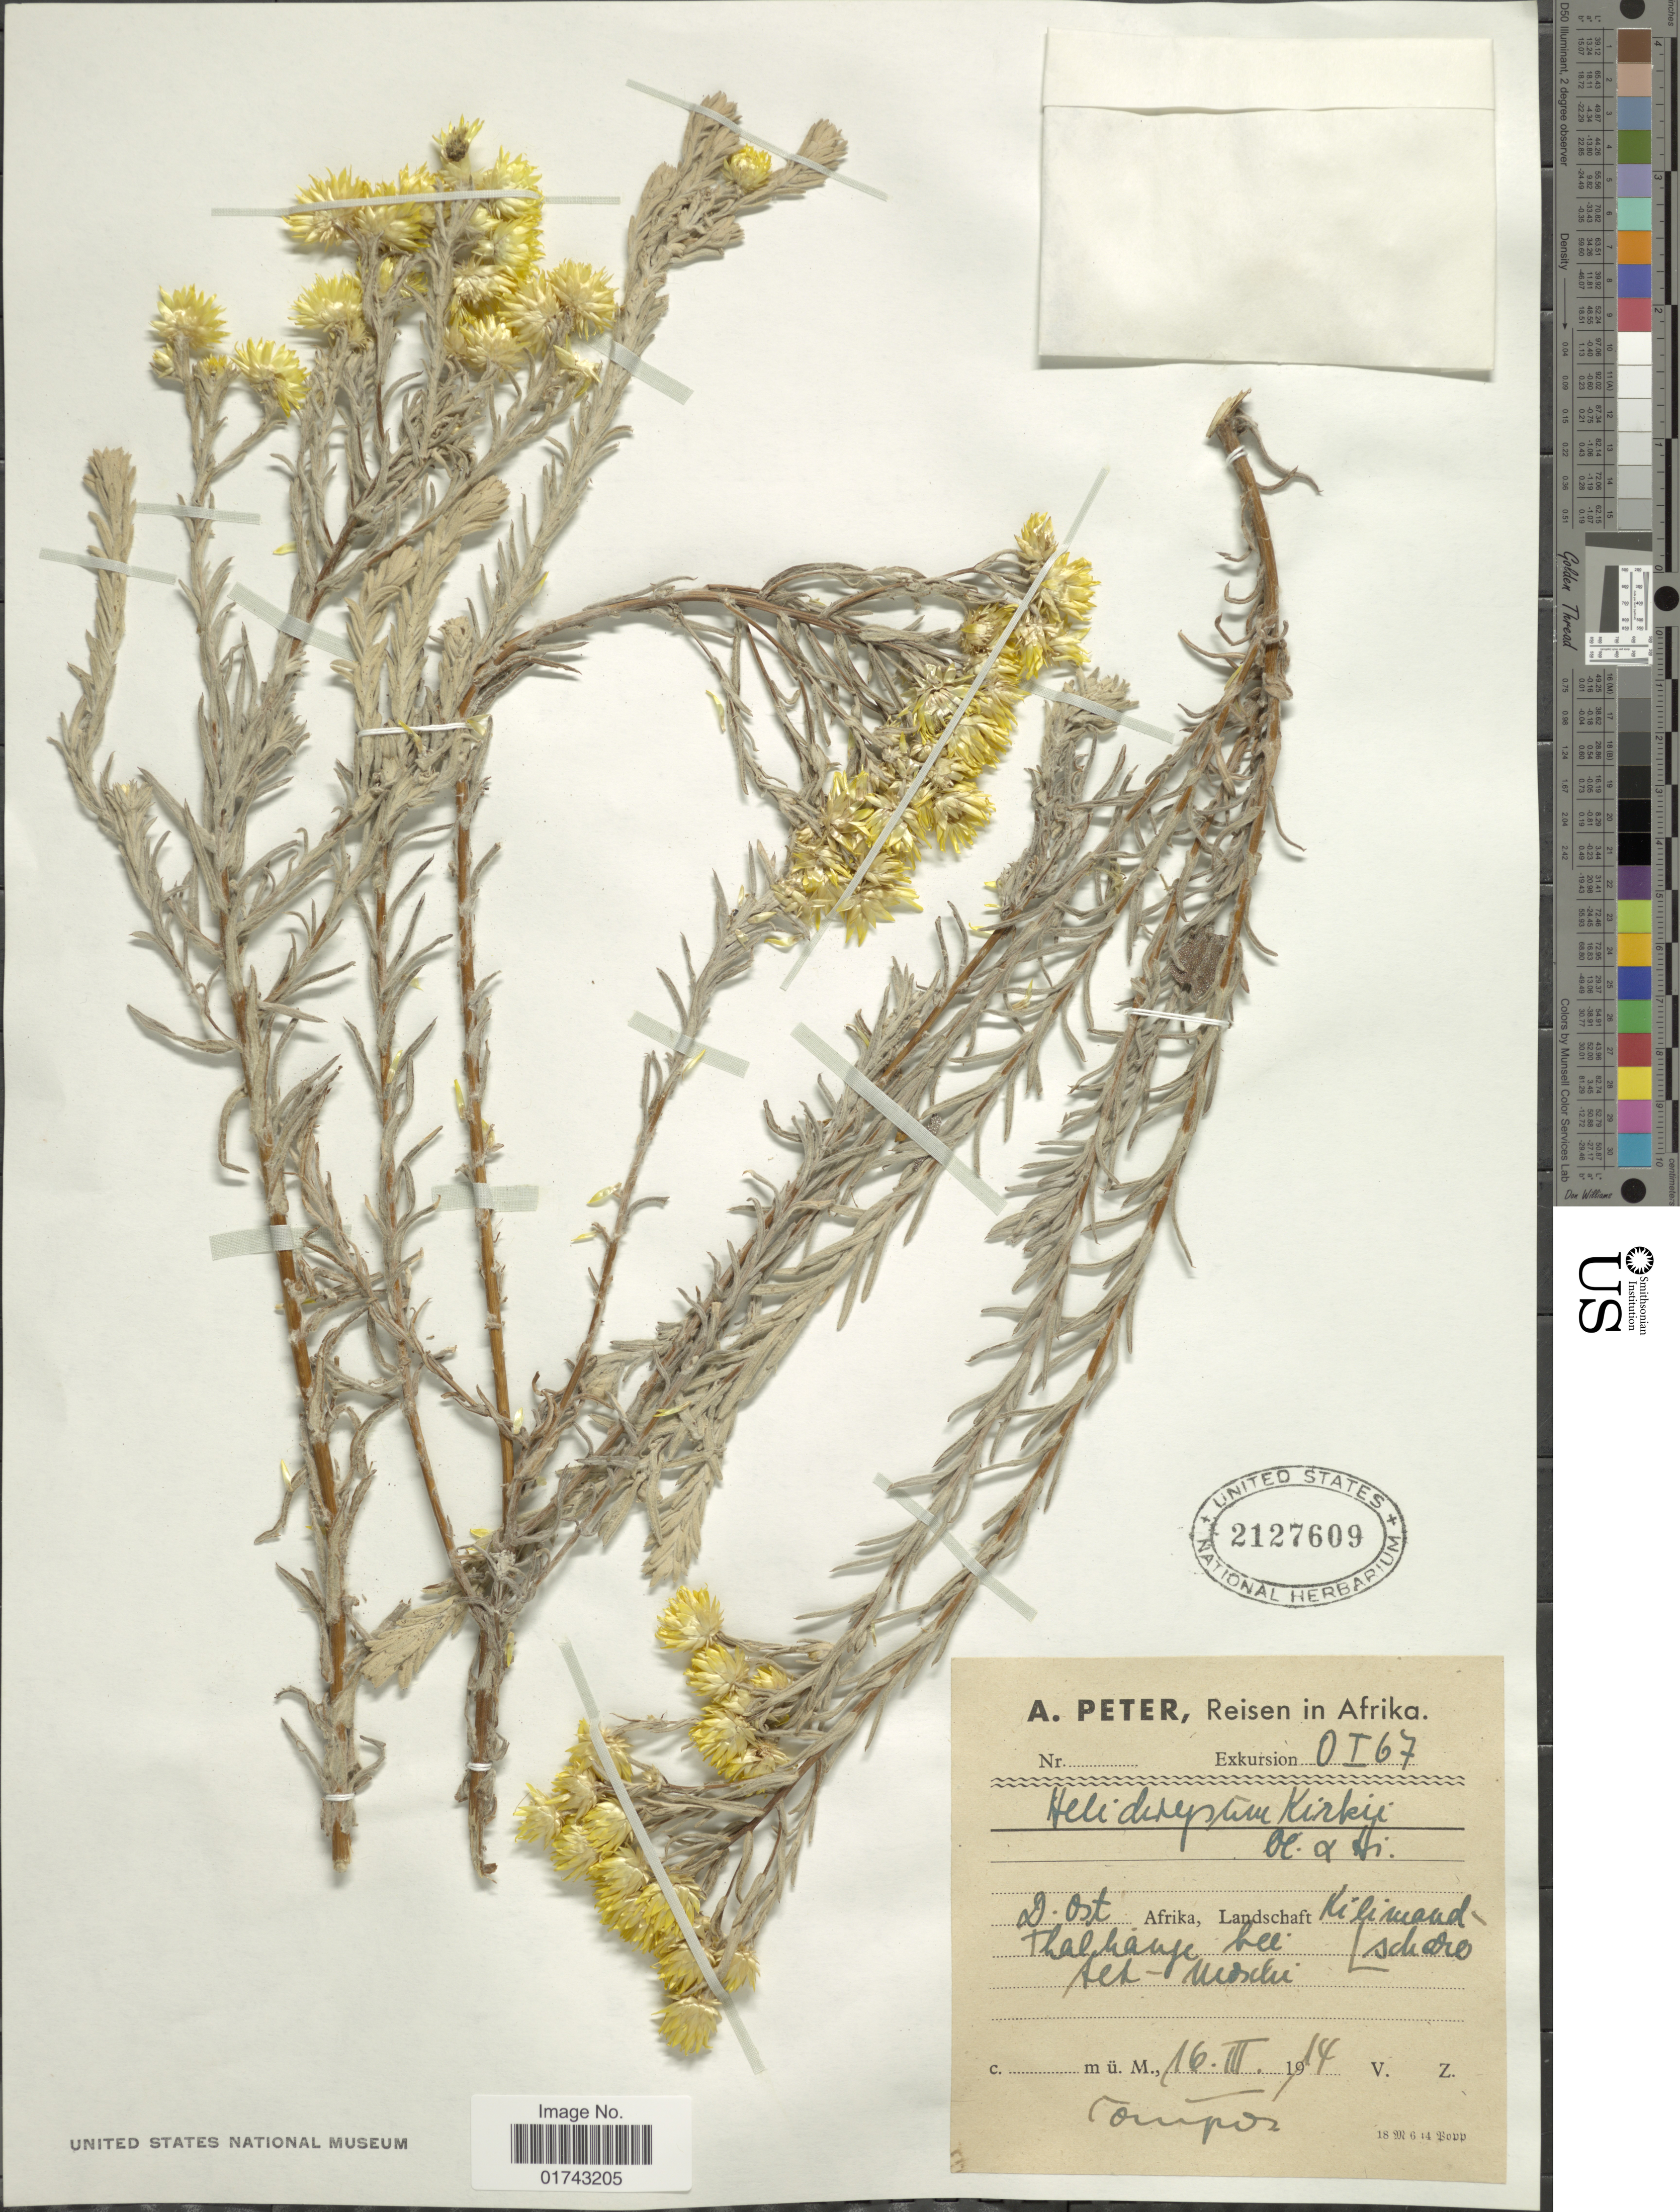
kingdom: Plantae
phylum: Tracheophyta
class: Magnoliopsida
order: Asterales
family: Asteraceae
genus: Helichrysum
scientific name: Helichrysum kirkii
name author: Oliv. & Hiern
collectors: A. Peter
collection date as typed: Transcribed d/m/y: 16/3/14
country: Tanzania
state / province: Kilimanjaro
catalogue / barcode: US 2127609